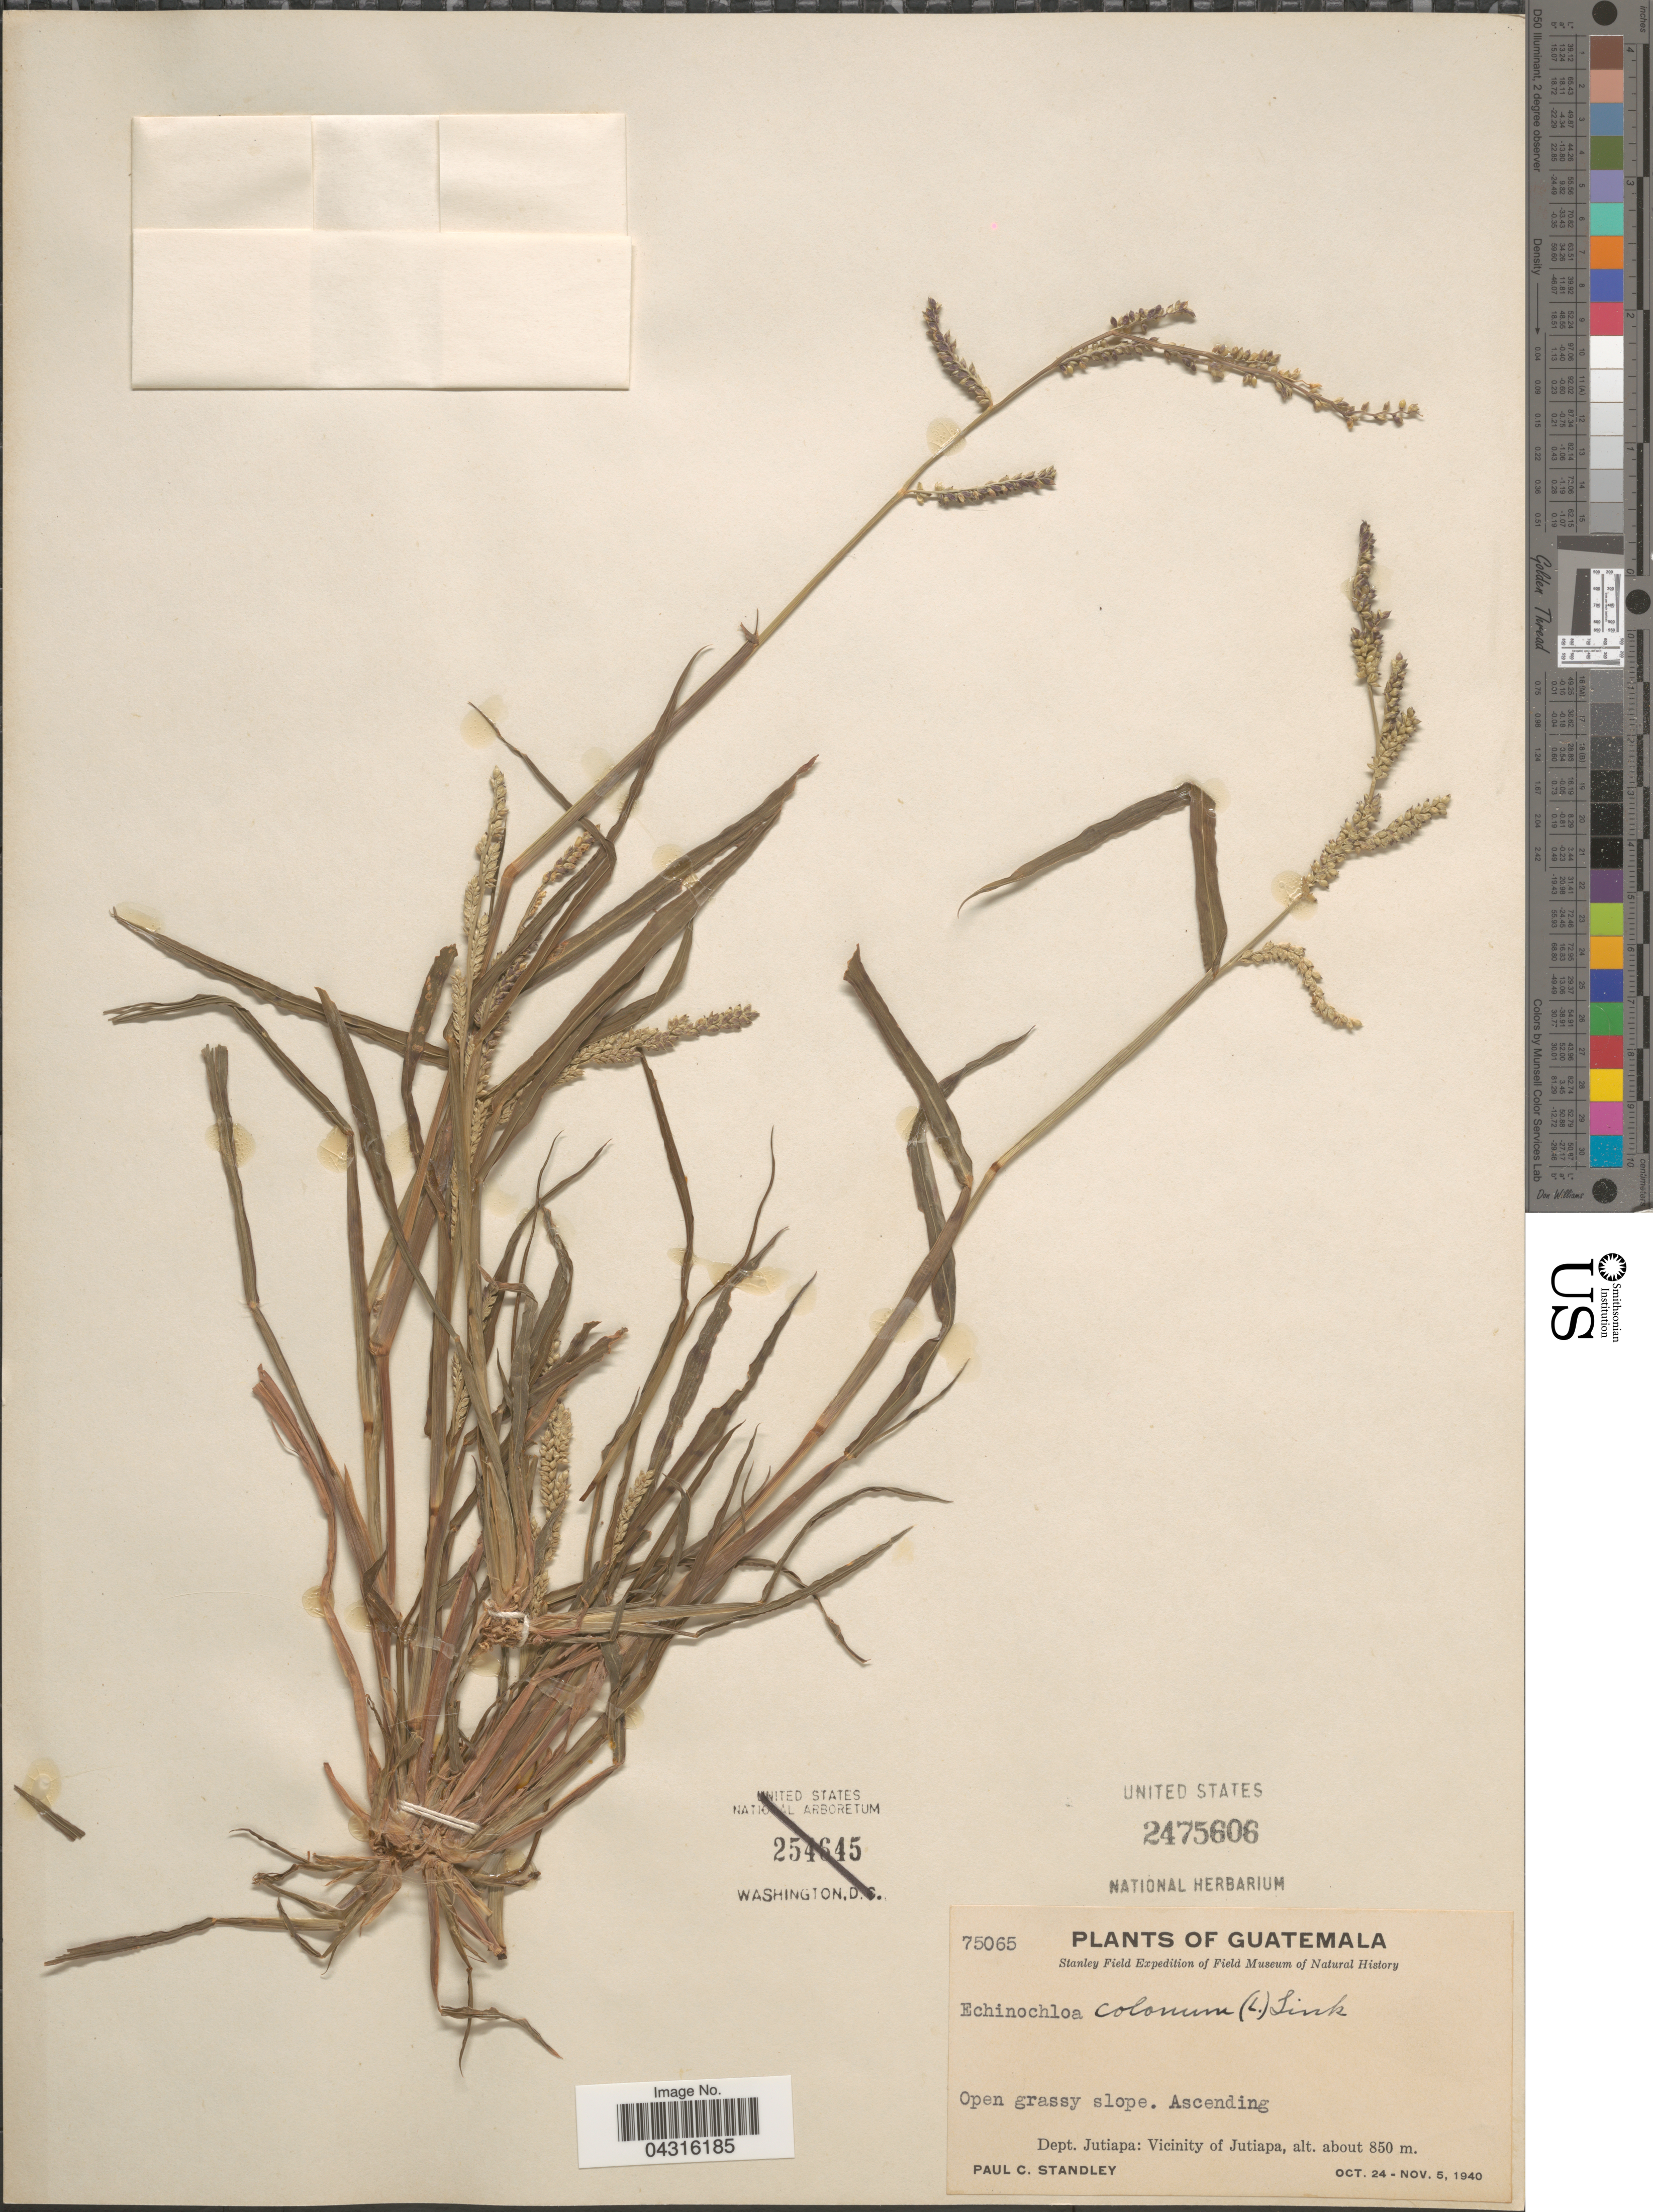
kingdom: Plantae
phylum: Tracheophyta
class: Liliopsida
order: Poales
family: Poaceae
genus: Echinochloa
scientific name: Echinochloa colona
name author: (L.) Link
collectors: P. C. Standley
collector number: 75065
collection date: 1940-10-24/1940-11-05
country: Guatemala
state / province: Jutiapa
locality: Stanley Field Expedition. Dept. Jutiapa: Vicinity of Jutiapa.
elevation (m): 850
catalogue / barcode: US 2475606